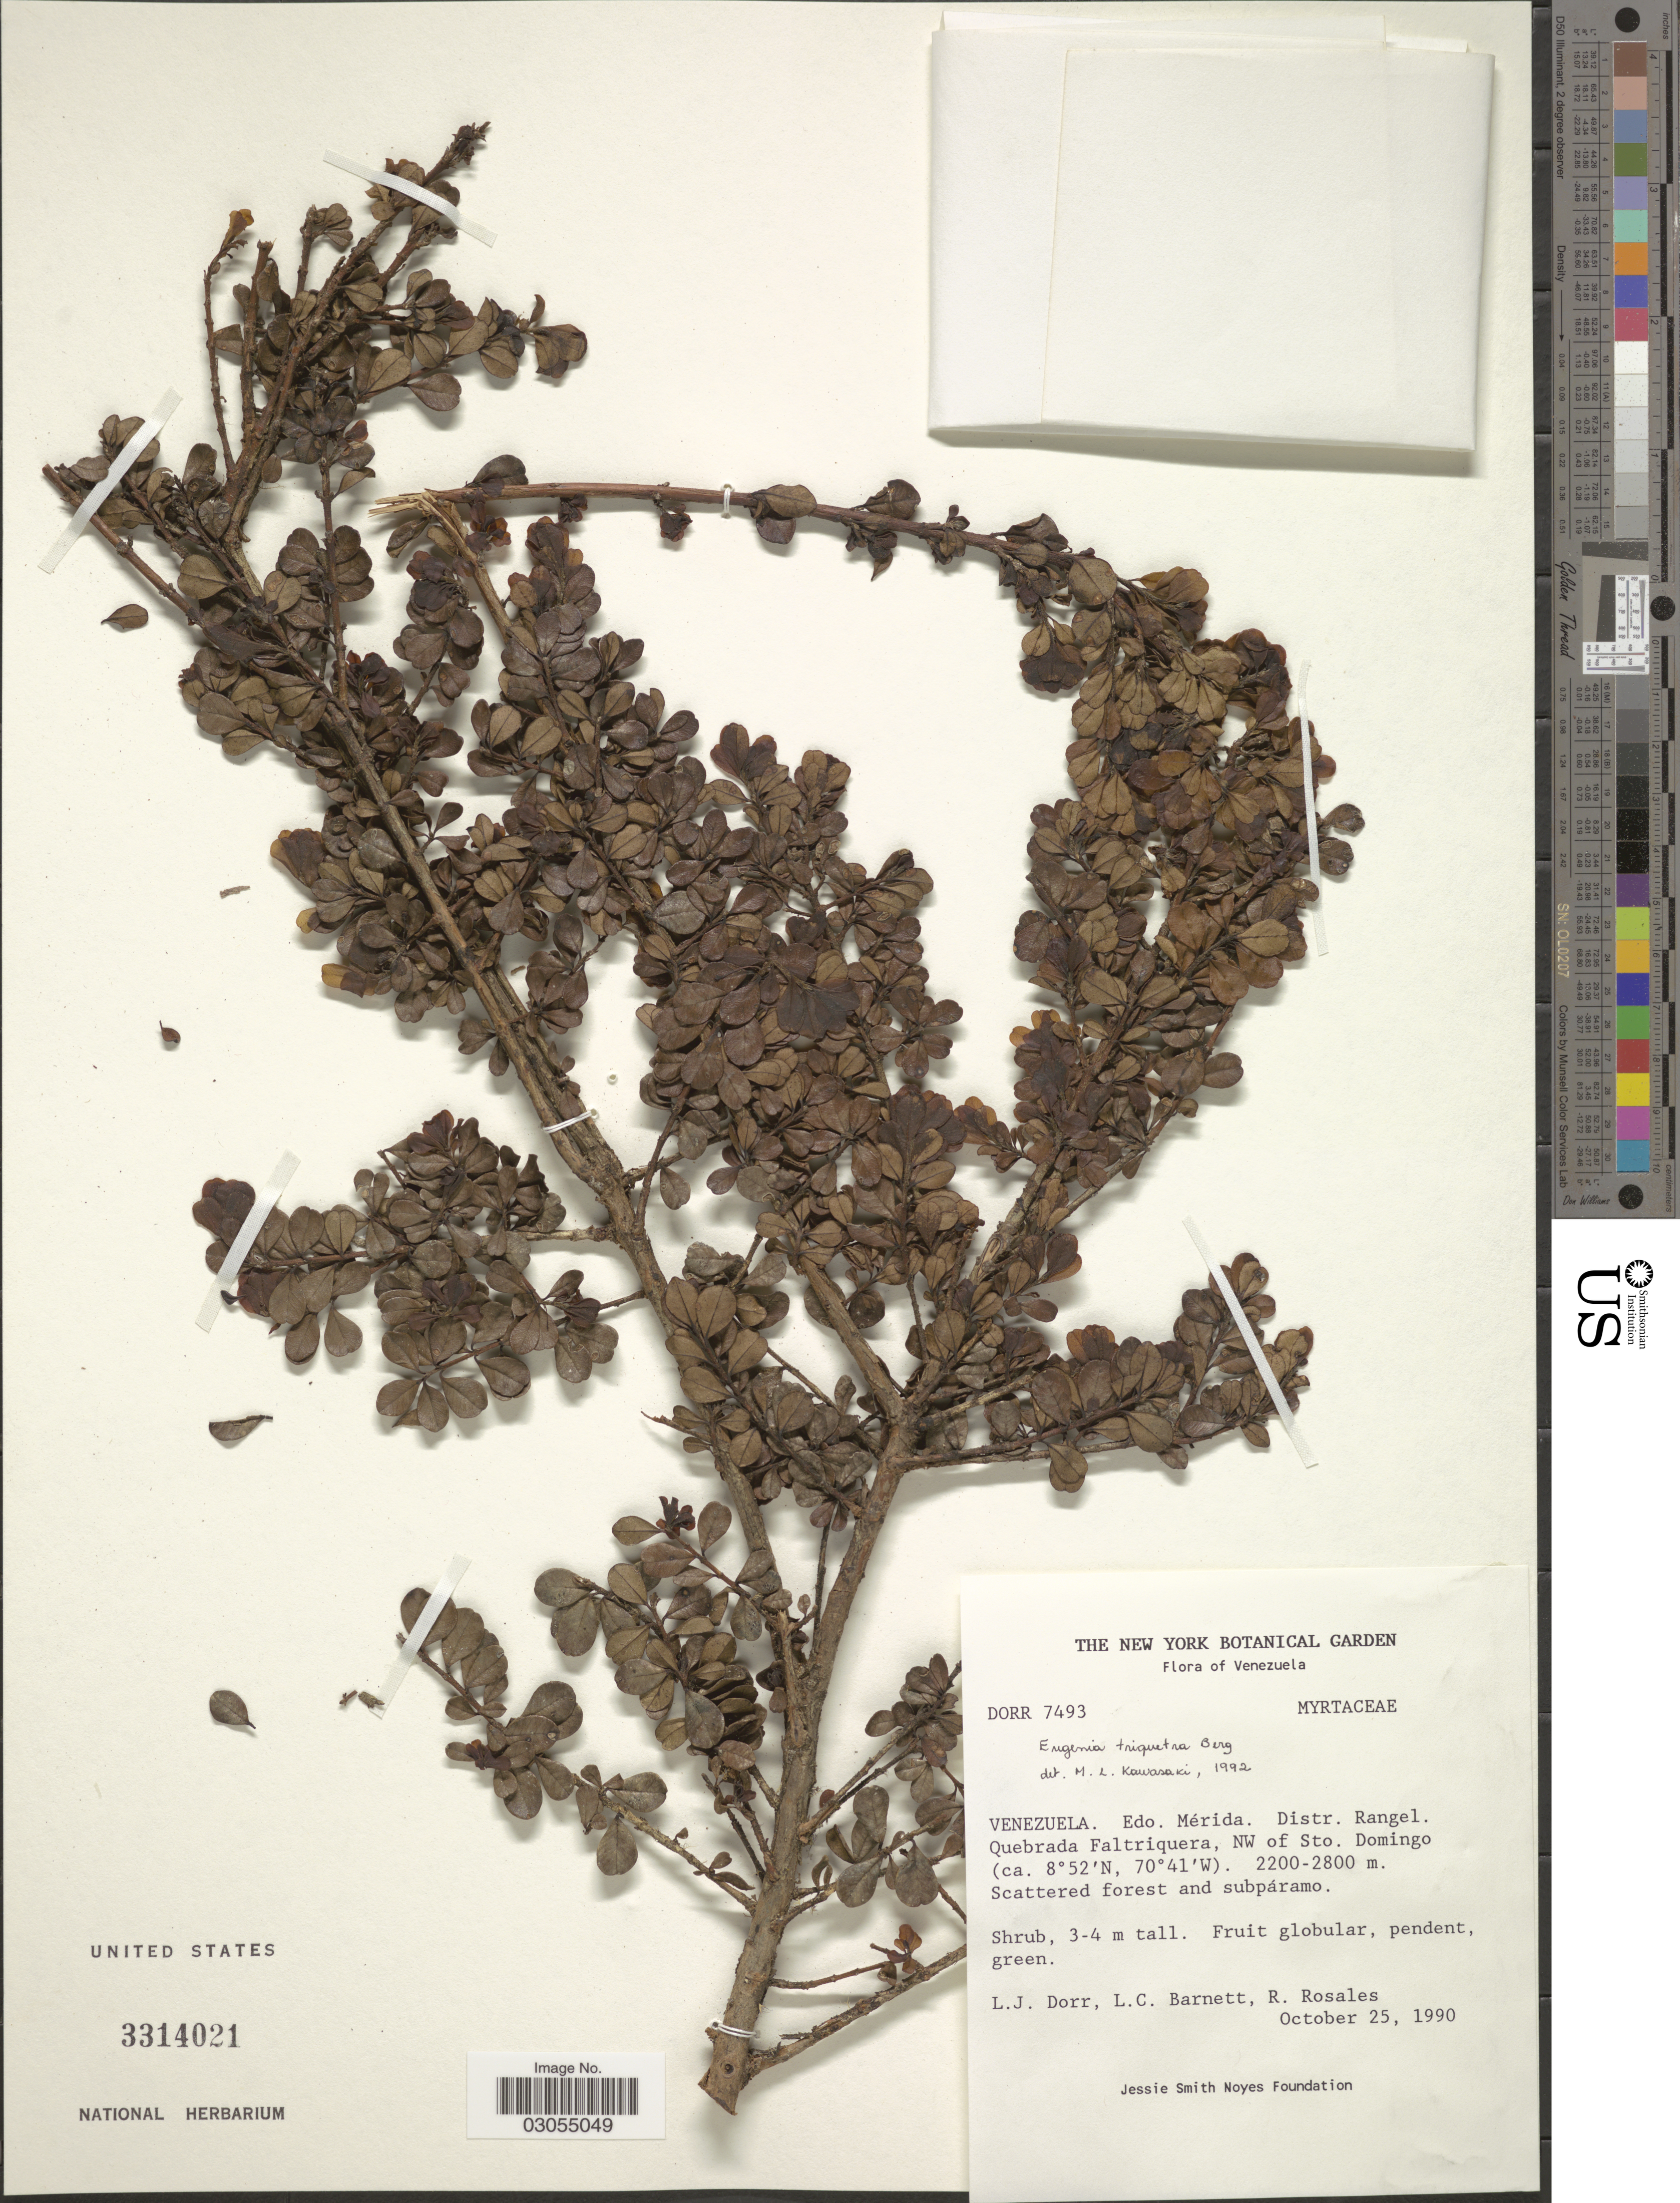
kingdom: Plantae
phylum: Tracheophyta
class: Magnoliopsida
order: Myrtales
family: Myrtaceae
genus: Myrcianthes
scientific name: Myrcianthes myrsinoides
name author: (Kunth) Grifo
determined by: Strong, Mark T., (BOT), Smithsonian Institution - National Museum of Natural History (UNITED STATES)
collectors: L. J. Dorr, L. C. Barnett & R. Rosales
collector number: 7493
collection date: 1990-10-25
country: Venezuela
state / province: Mérida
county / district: Rangel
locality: Quebrada Faltriquera, NW of Sto. Domingo.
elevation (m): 2200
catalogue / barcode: US 3314021